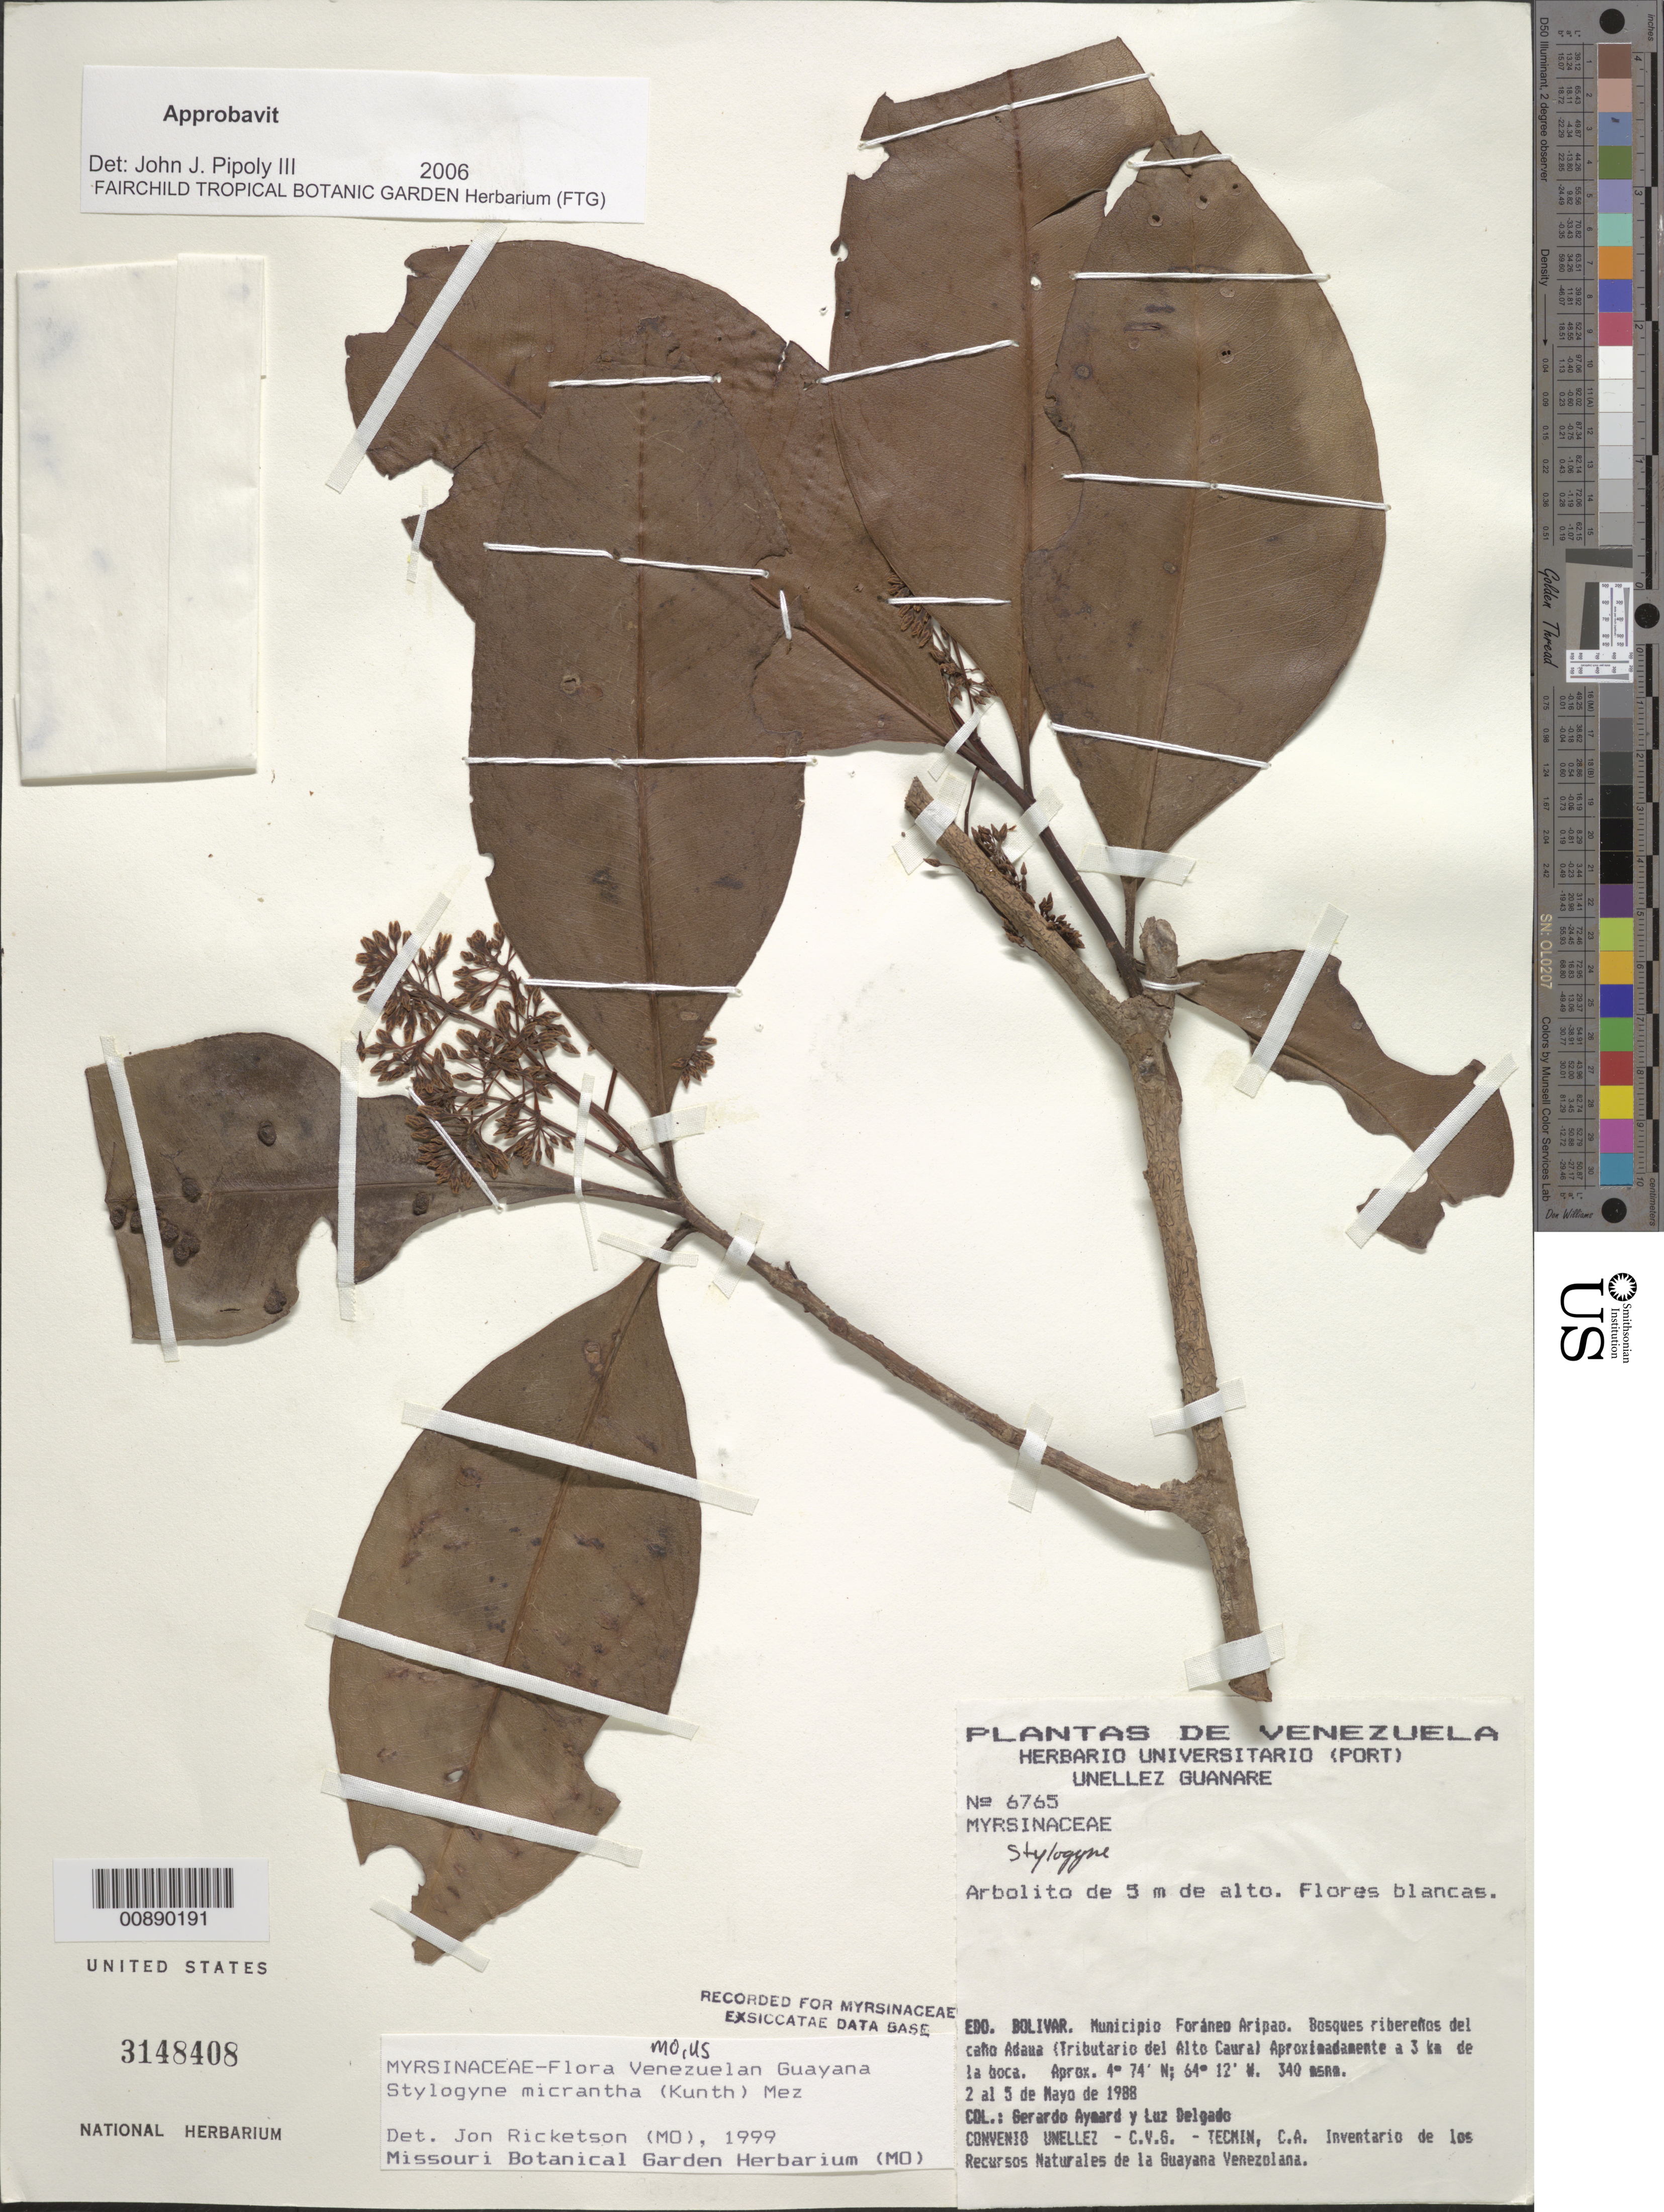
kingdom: Plantae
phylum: Tracheophyta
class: Magnoliopsida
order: Ericales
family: Primulaceae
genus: Stylogyne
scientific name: Stylogyne micrantha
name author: (Kunth) Mez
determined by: Pipoly, J. J., III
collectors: G. A. Aymard & L. Delgado V.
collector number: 6765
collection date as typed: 2-May-88 or 5-May-88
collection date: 1988-05-02 or 1988-05-05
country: Venezuela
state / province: Bolívar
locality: Mun. Foraneo Aripao, Caño Adaua (trib. of Alto Río Caura)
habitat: Bosques riberenos del cano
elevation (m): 340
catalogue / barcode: US 3148408